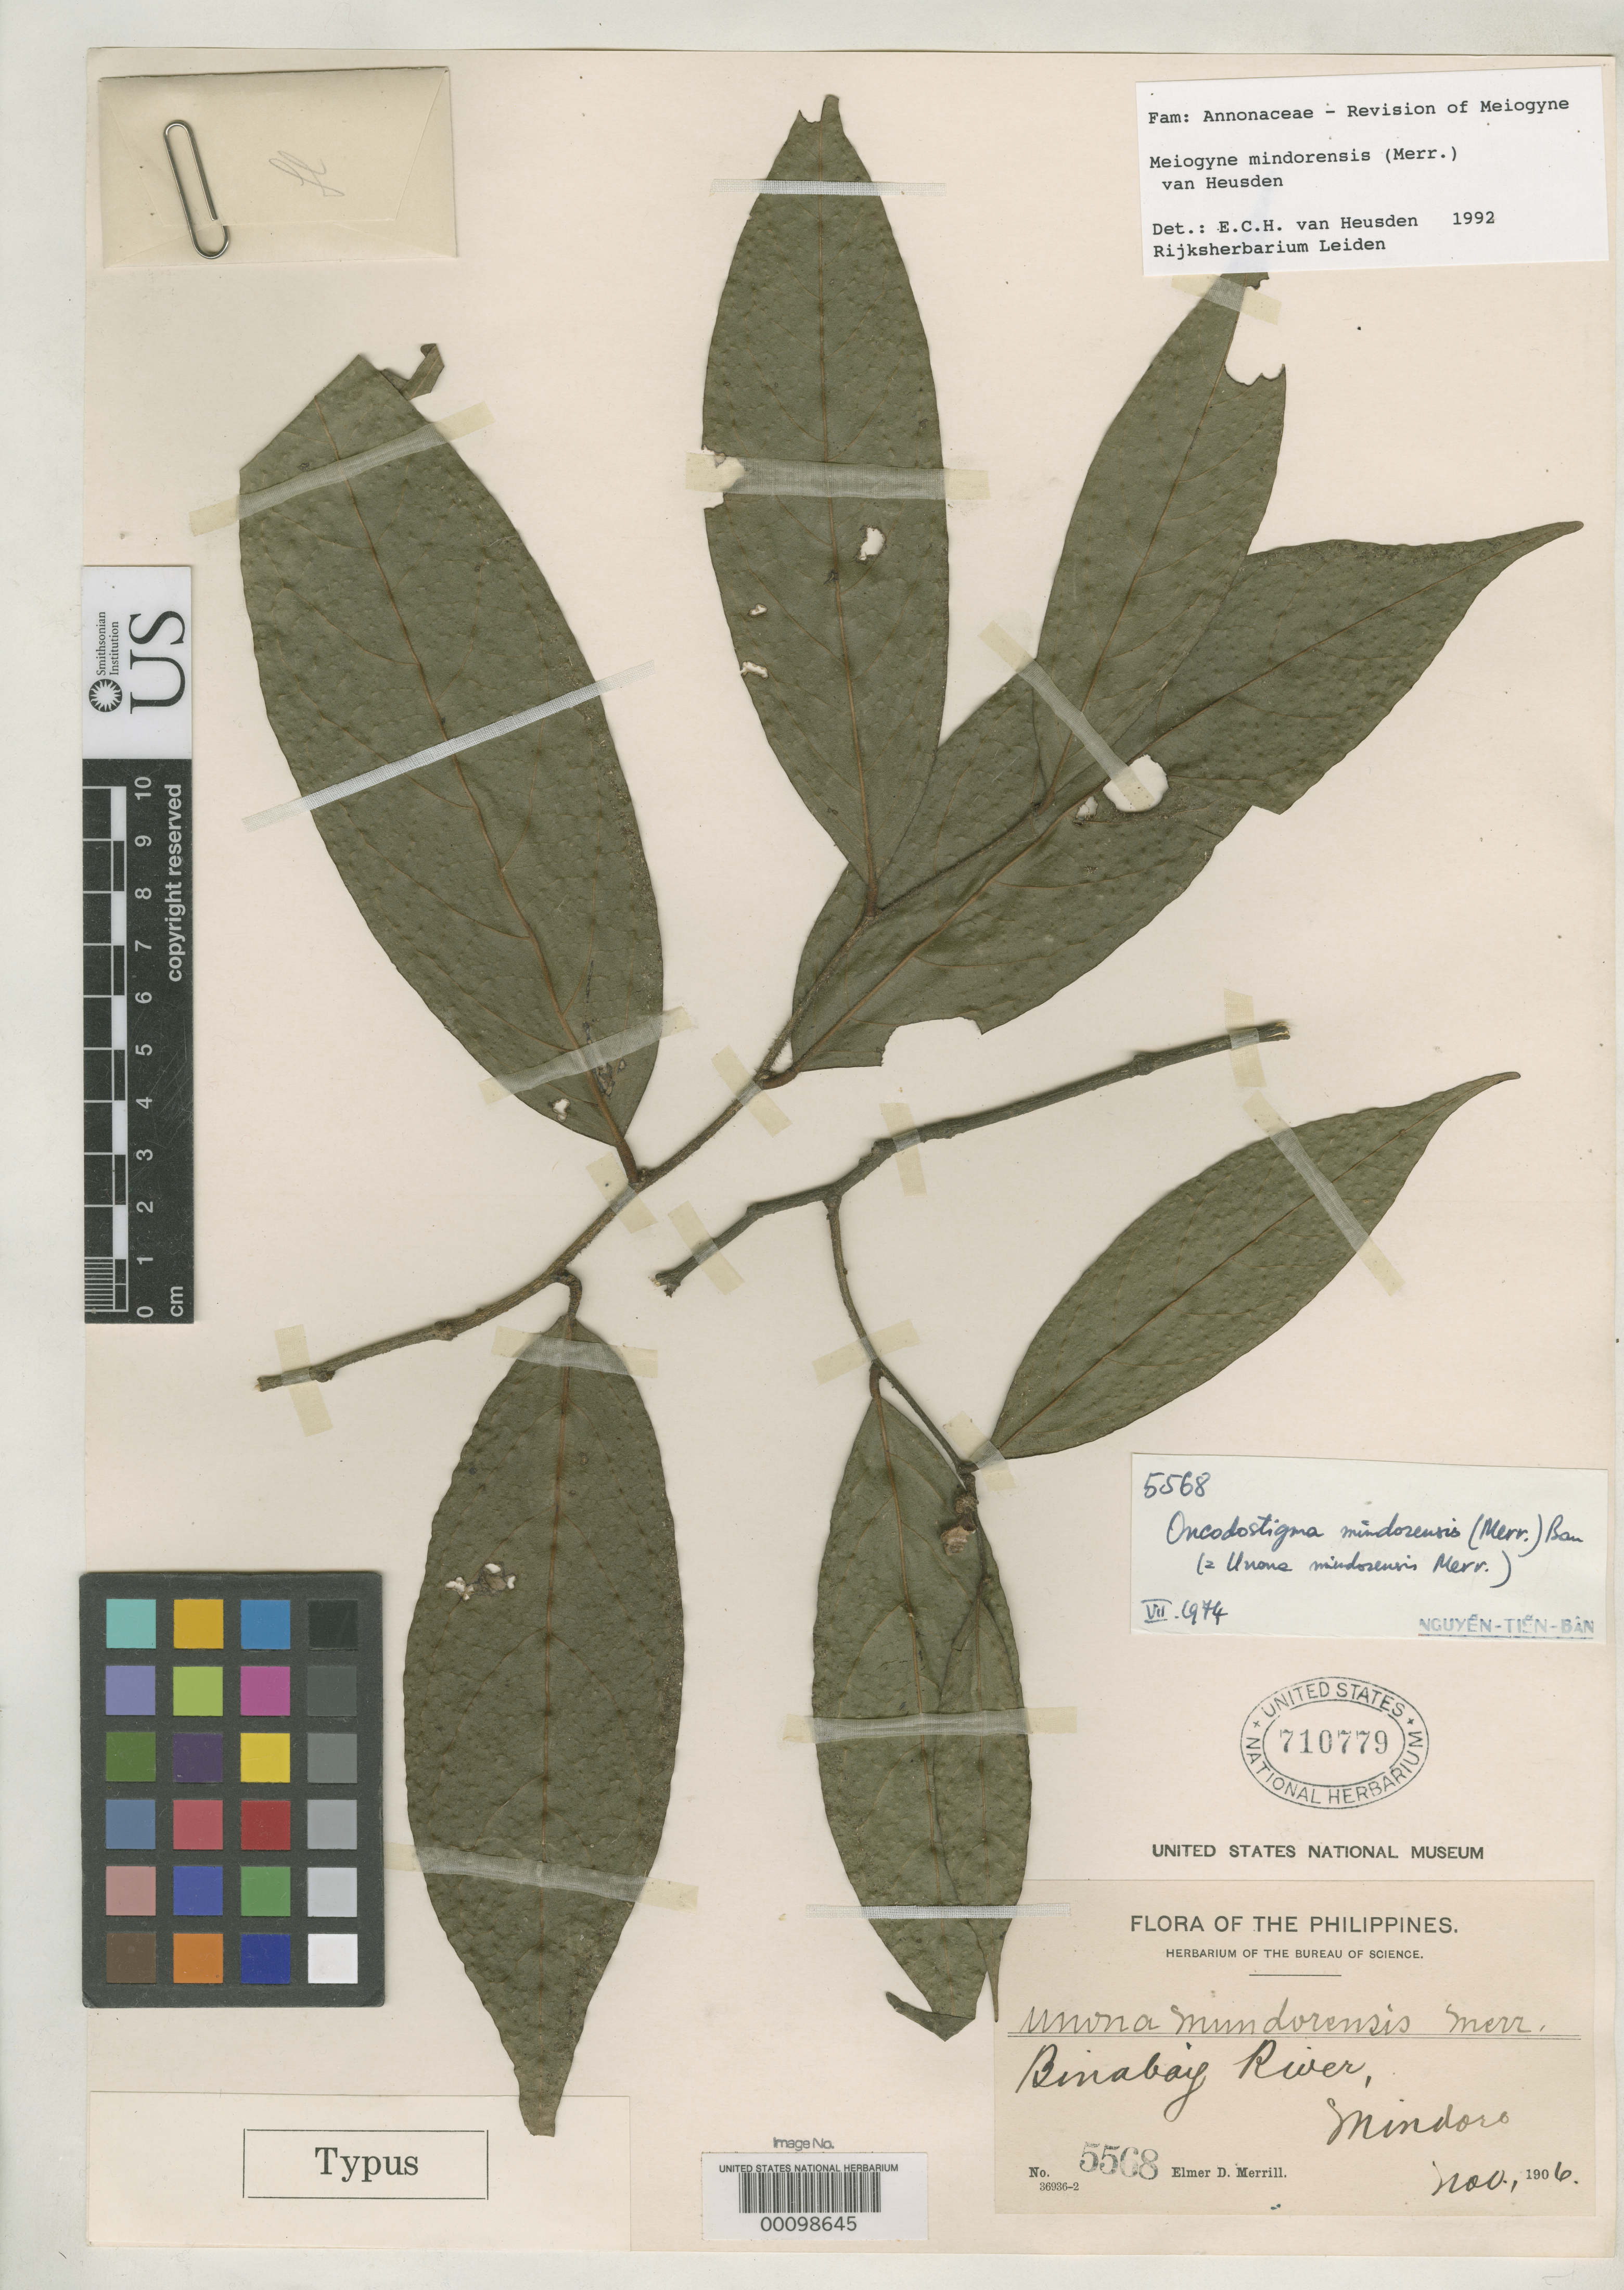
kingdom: Plantae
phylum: Tracheophyta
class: Magnoliopsida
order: Magnoliales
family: Annonaceae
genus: Unona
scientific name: Unona mindorensis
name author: Merr.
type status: Type Collection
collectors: E. D. Merrill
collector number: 5568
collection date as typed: Nov 1906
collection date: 1906-11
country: Philippines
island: Mindoro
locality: Binabay River.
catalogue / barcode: US 710779